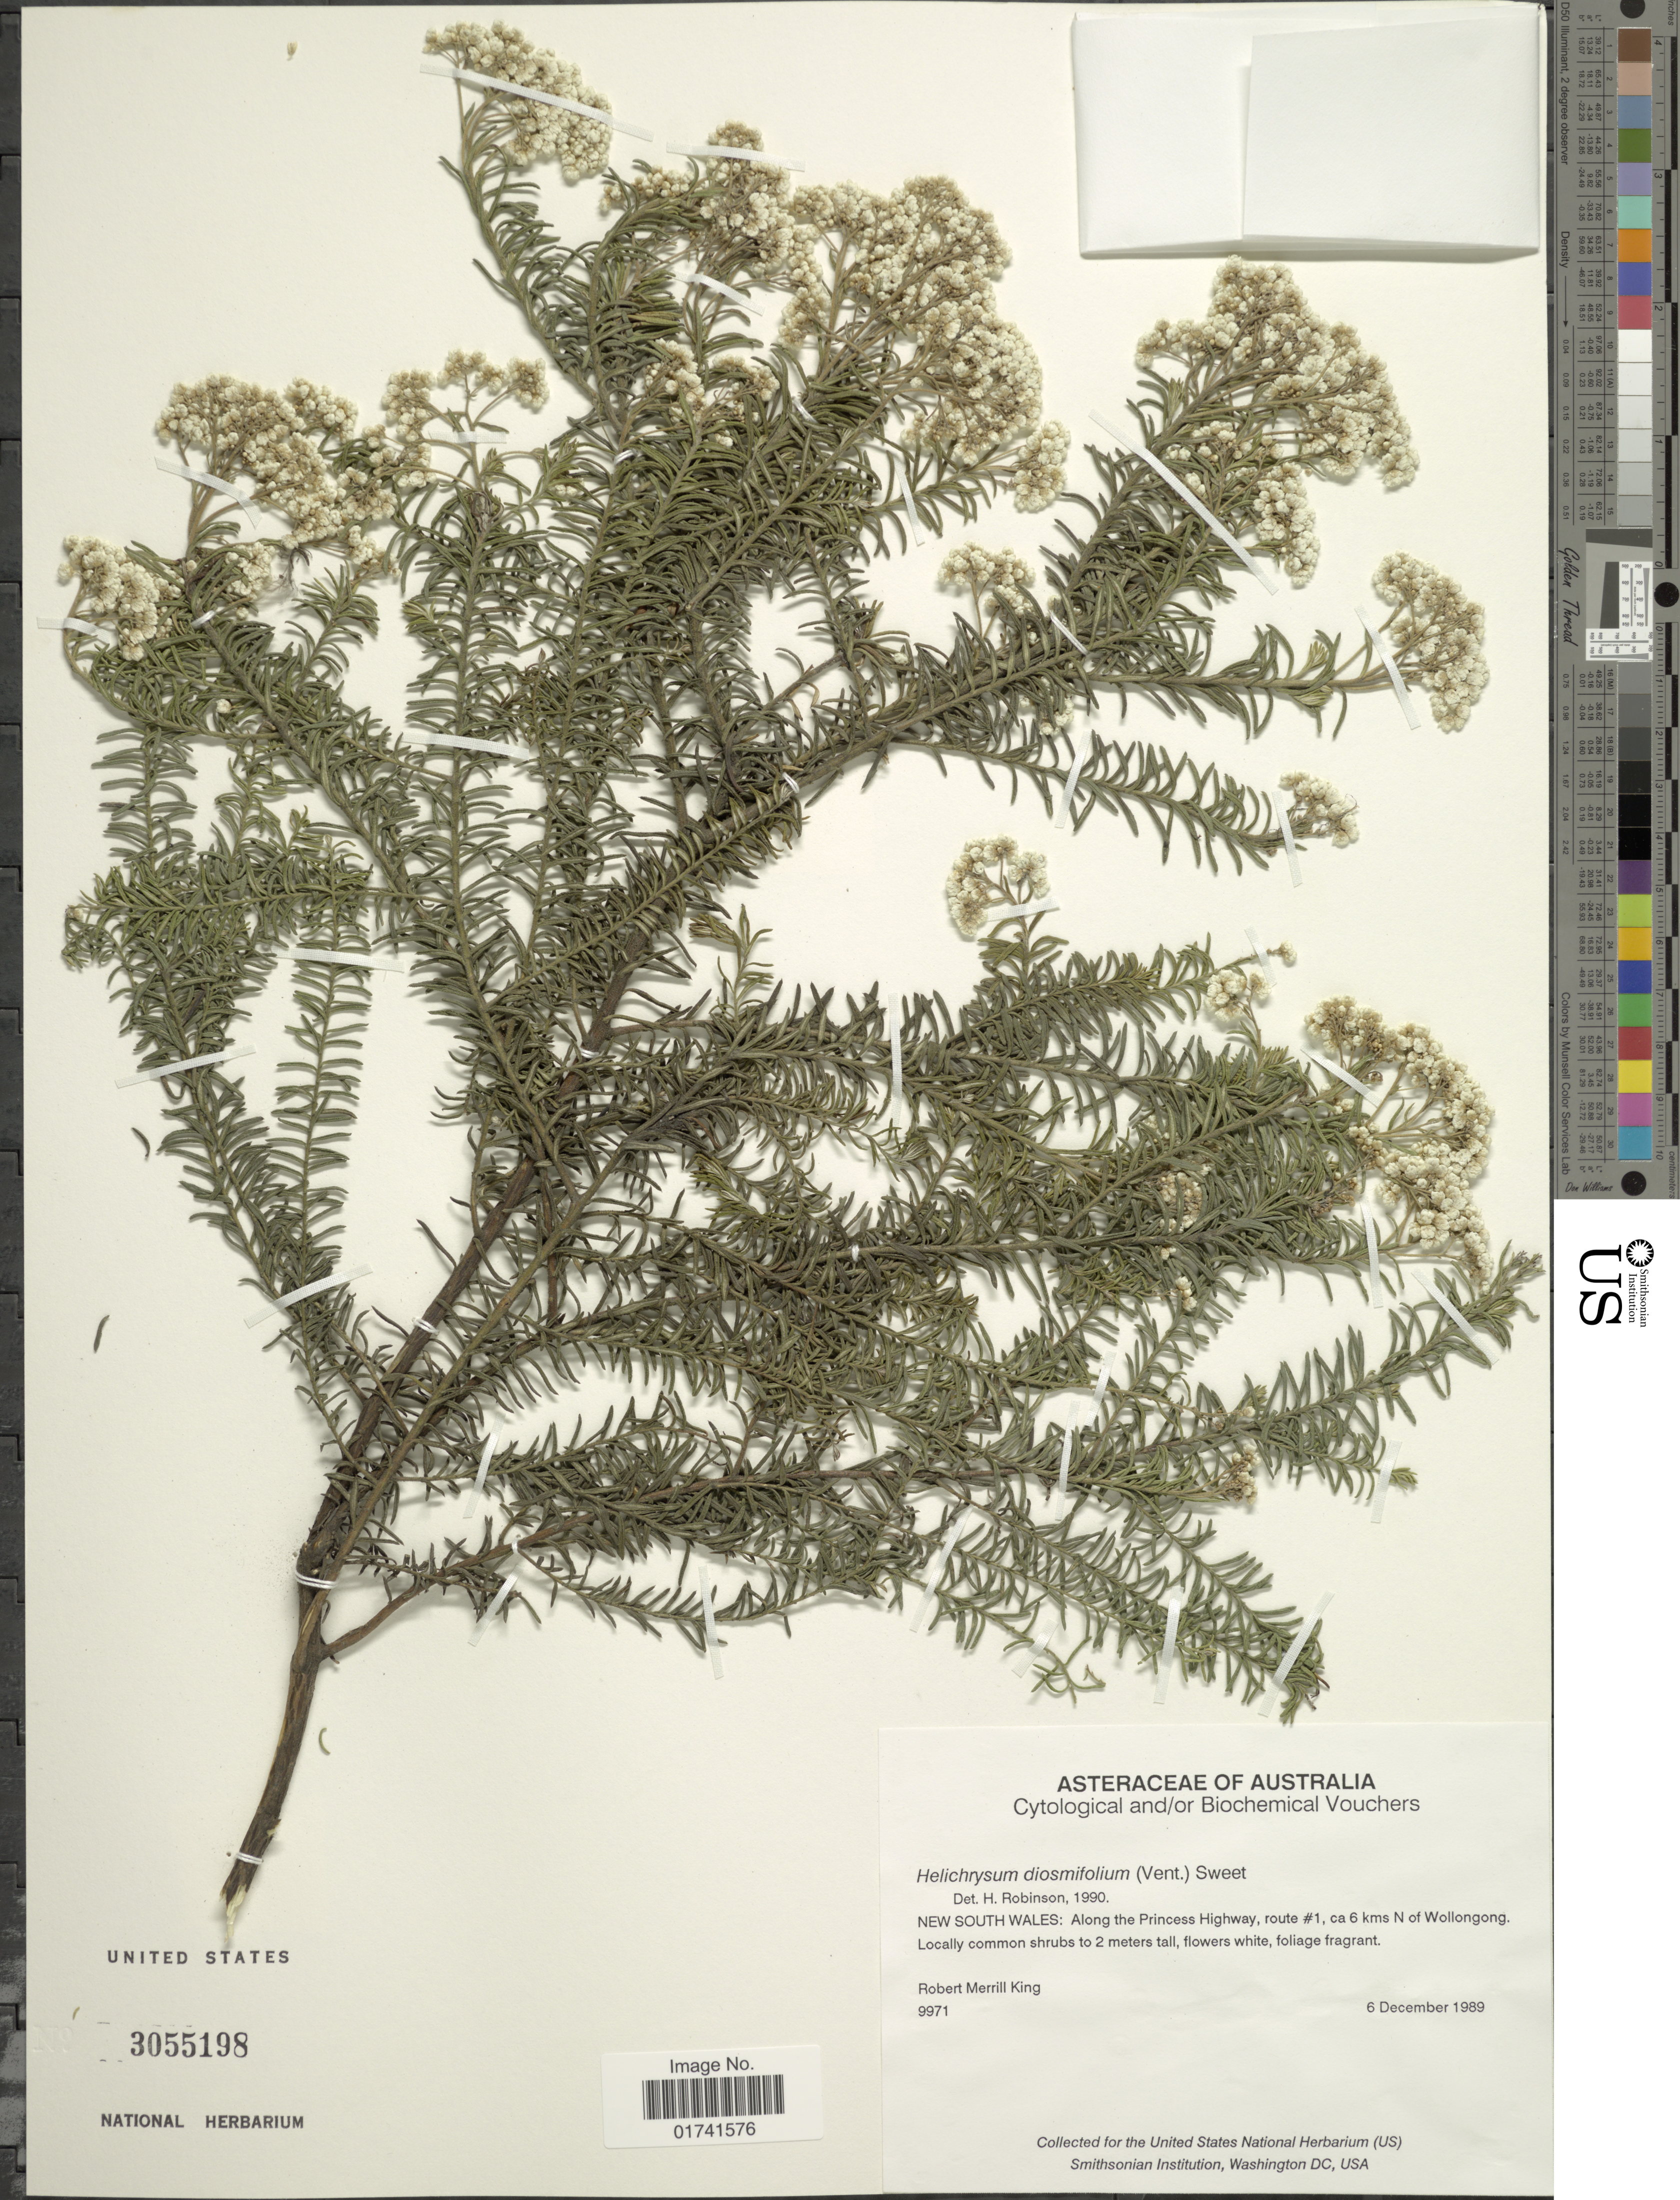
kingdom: Plantae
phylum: Tracheophyta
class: Magnoliopsida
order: Asterales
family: Asteraceae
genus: Ozothamnus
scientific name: Ozothamnus diosmifolius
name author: (Vent.) DC.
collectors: R. M. King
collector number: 9971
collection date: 1989-12-06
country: Australia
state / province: New South Wales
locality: Along the Princess Highway, route#1, ca 6 kms N of Wollongong.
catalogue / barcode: US 3055198